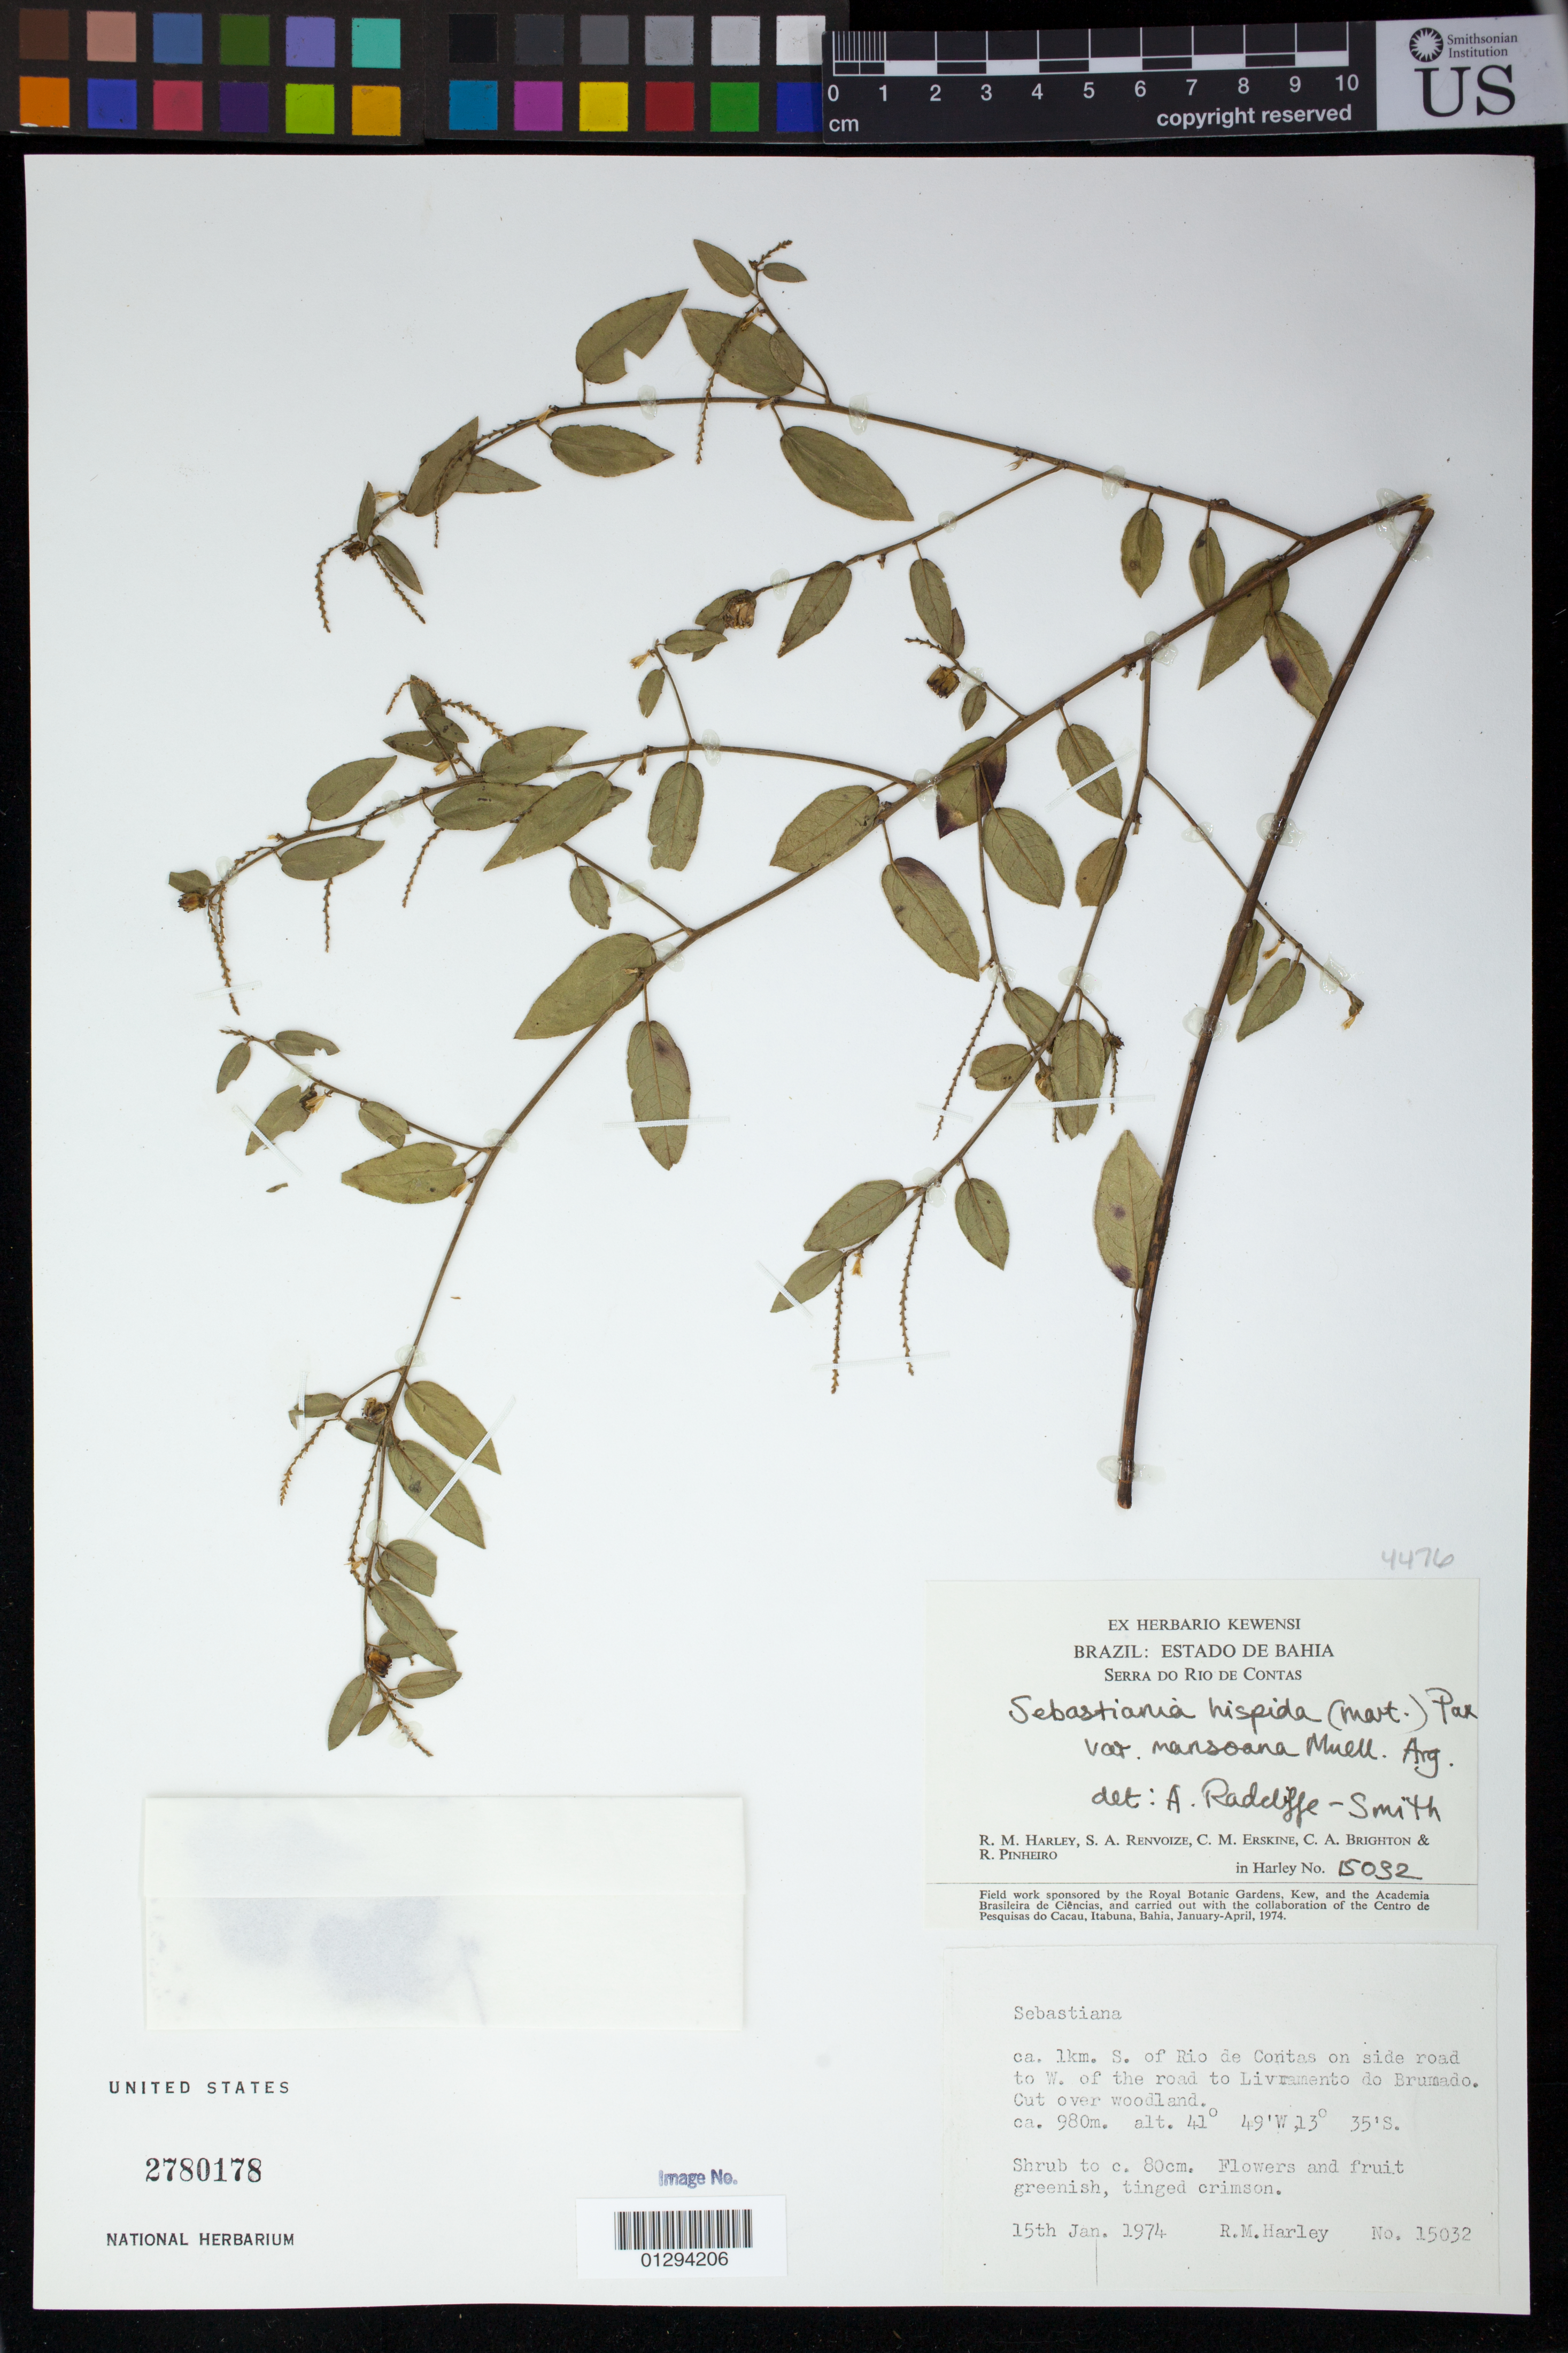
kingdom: Plantae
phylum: Tracheophyta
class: Magnoliopsida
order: Malpighiales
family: Euphorbiaceae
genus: Sebastiania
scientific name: Sebastiania hispida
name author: (Mart.) Pax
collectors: R. M. Harley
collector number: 15032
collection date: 1974-01-15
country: Brazil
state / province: Bahia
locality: Serra do Rio de Contas. Ca. 1km. S. of Rio de Contas on side road to W. of the road to Livramento do Brumado.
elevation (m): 980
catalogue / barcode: US 2780178